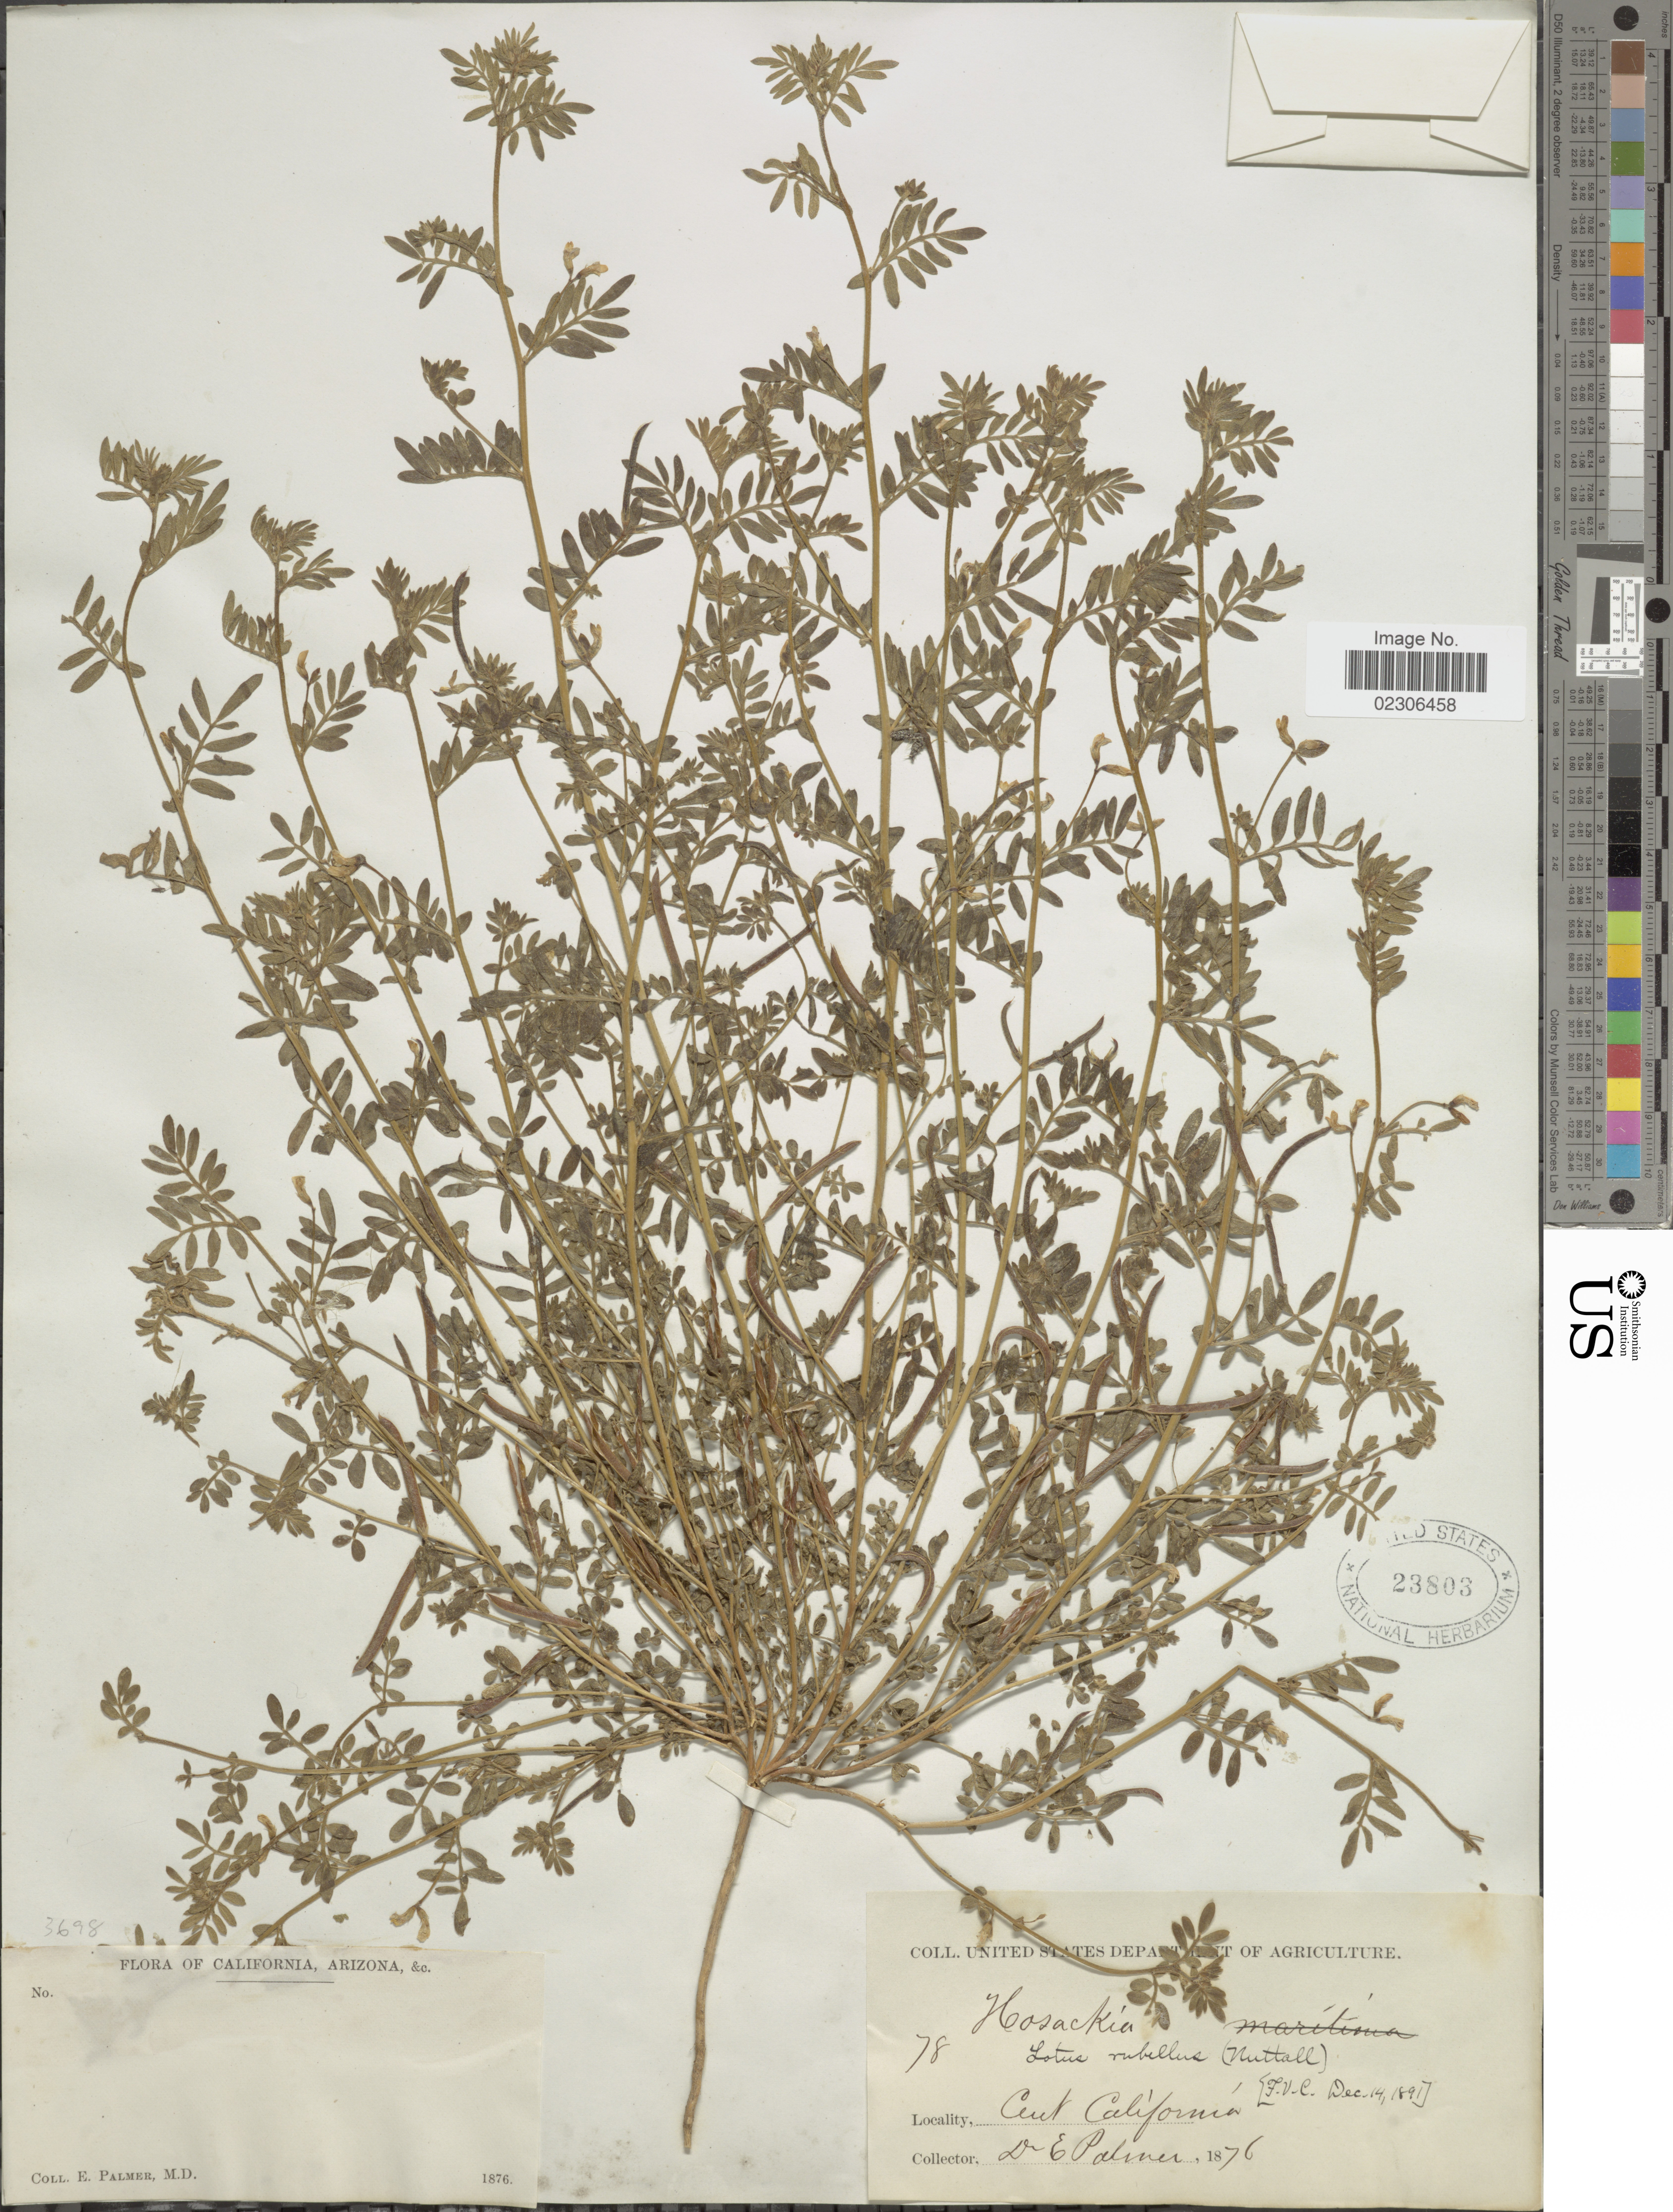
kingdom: Plantae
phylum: Tracheophyta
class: Magnoliopsida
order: Fabales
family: Fabaceae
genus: Lotus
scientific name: Lotus rubellus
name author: (Nutt.) Greene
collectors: E. Palmer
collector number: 78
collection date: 1876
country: United States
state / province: California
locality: Cent. California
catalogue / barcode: US 23803